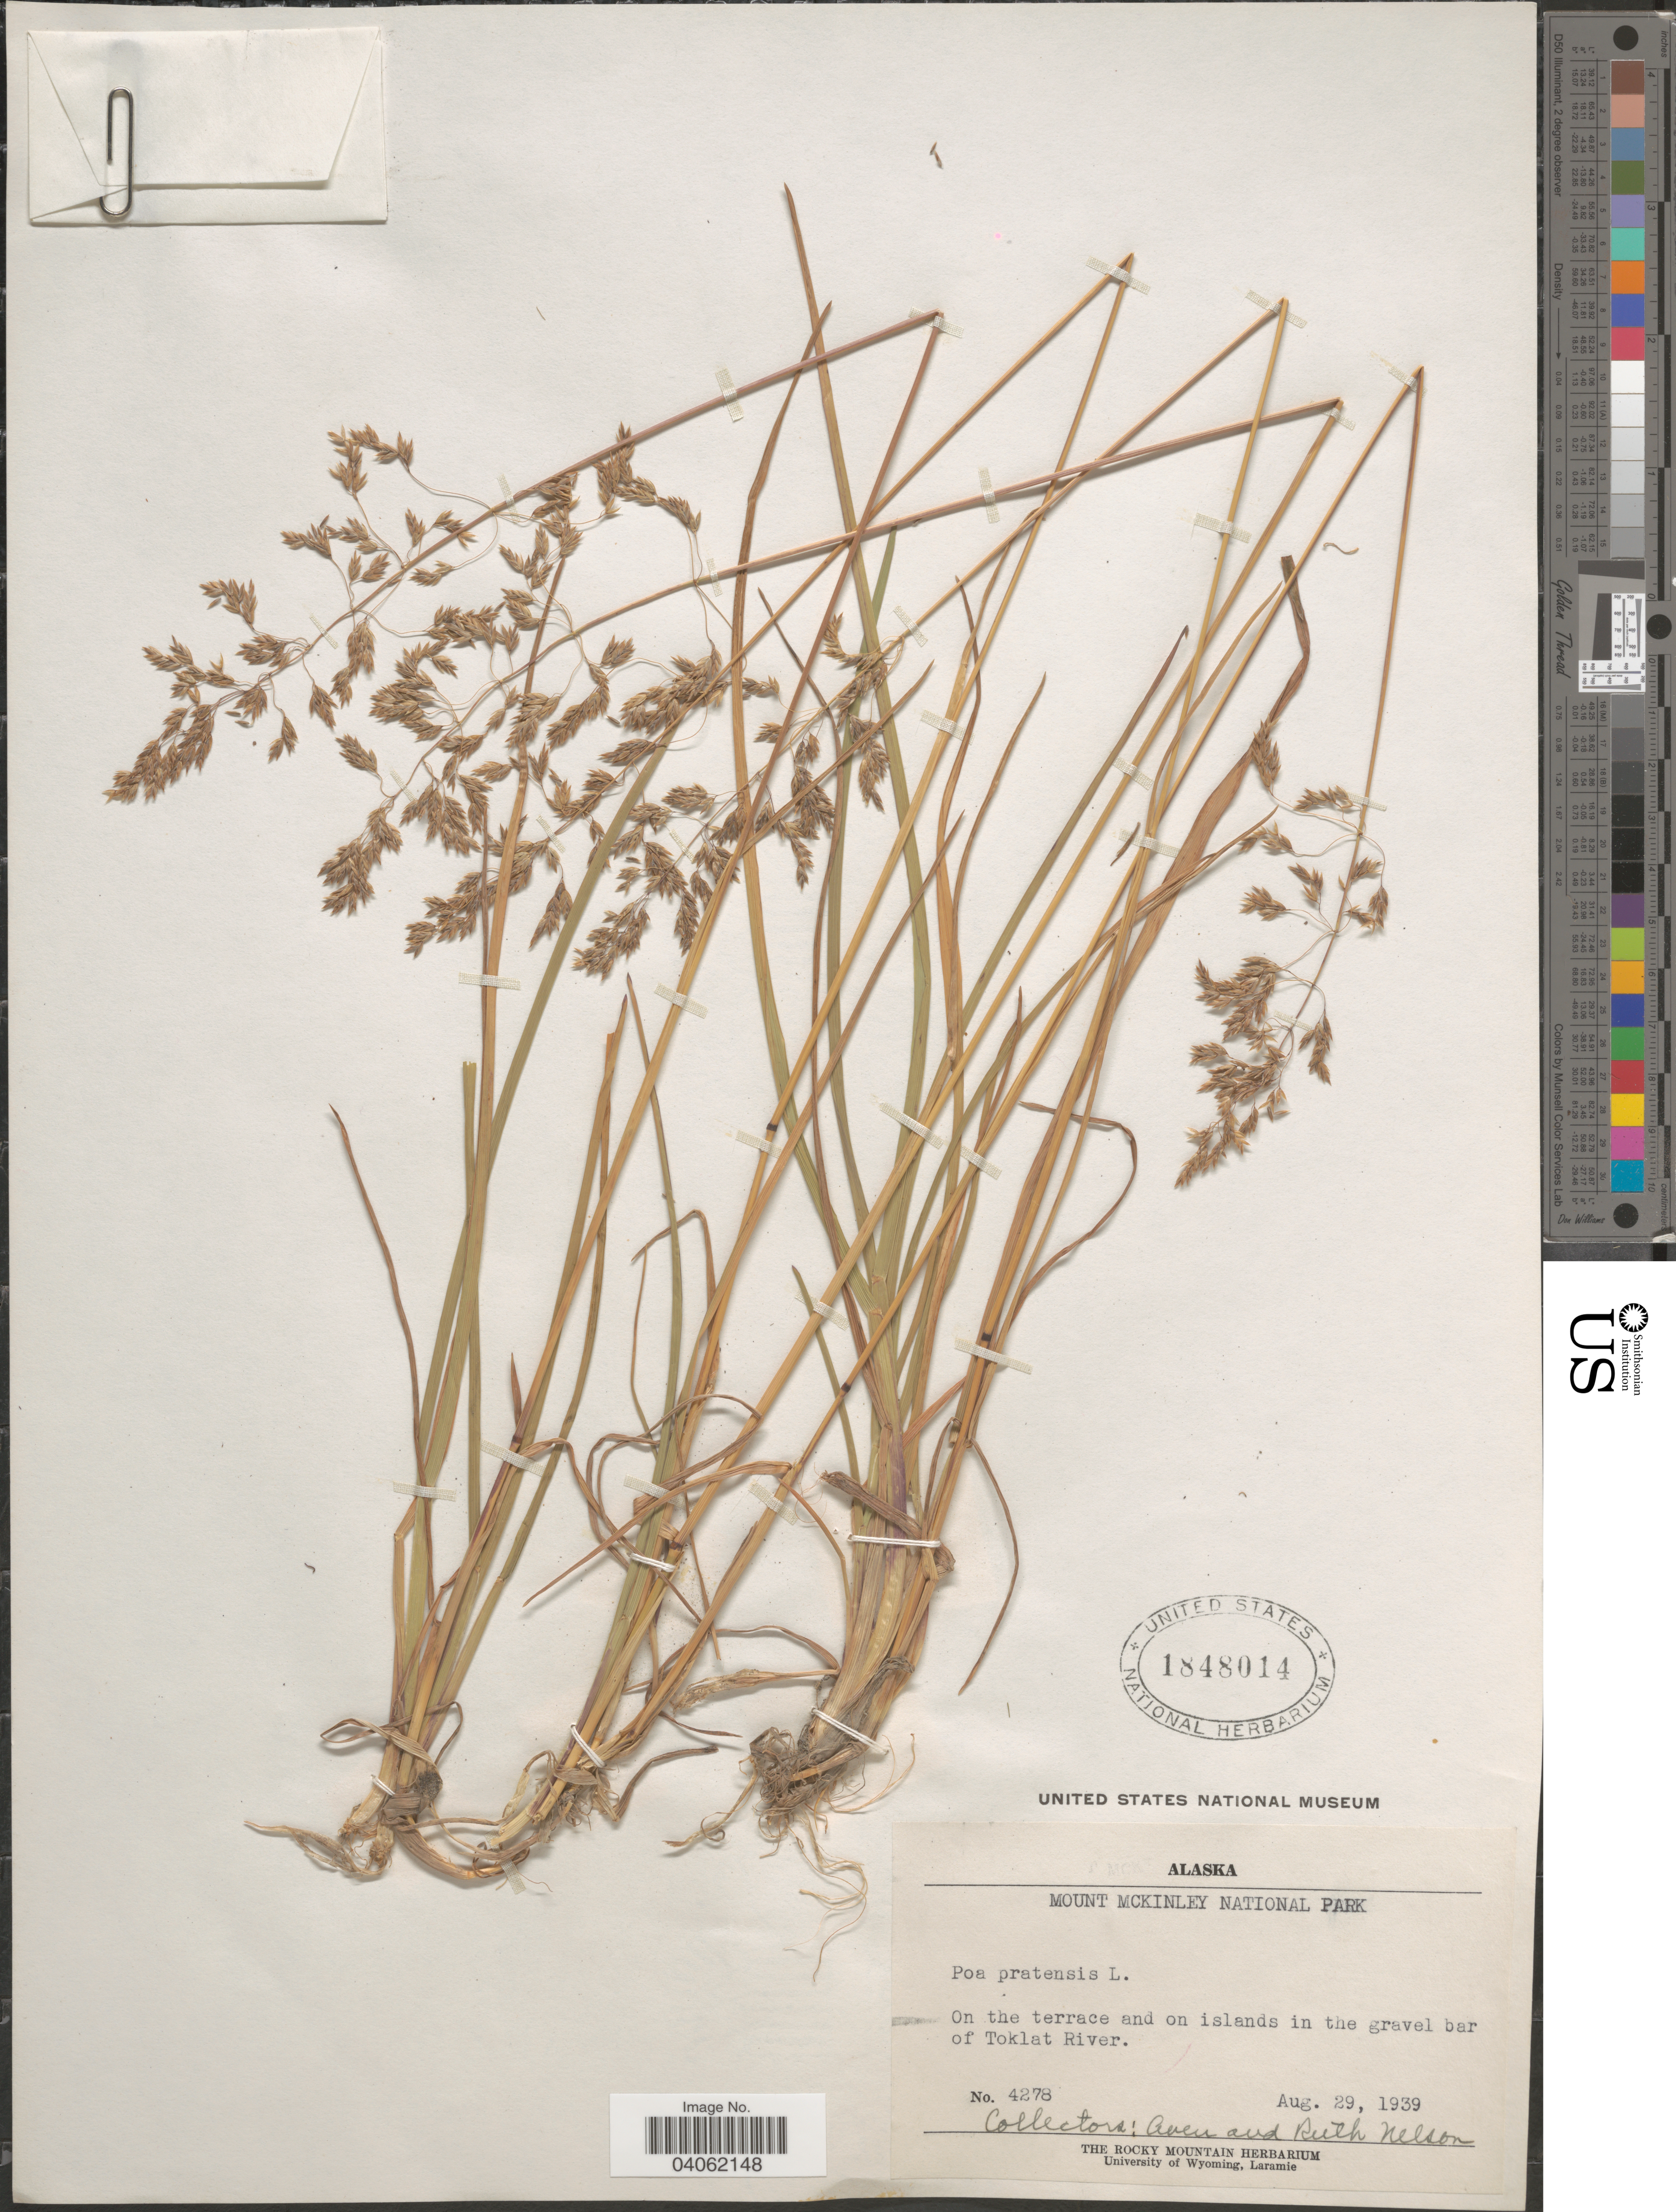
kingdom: Plantae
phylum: Tracheophyta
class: Liliopsida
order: Poales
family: Poaceae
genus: Poa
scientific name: Poa pratensis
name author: L.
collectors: A. Nelson & R. A. Nelson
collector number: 4278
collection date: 1939-08-29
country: United States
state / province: Alaska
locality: Mount McKinley National Park. On the terrace and on islands in the gravel bar of Toklat River.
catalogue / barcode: US 1848014